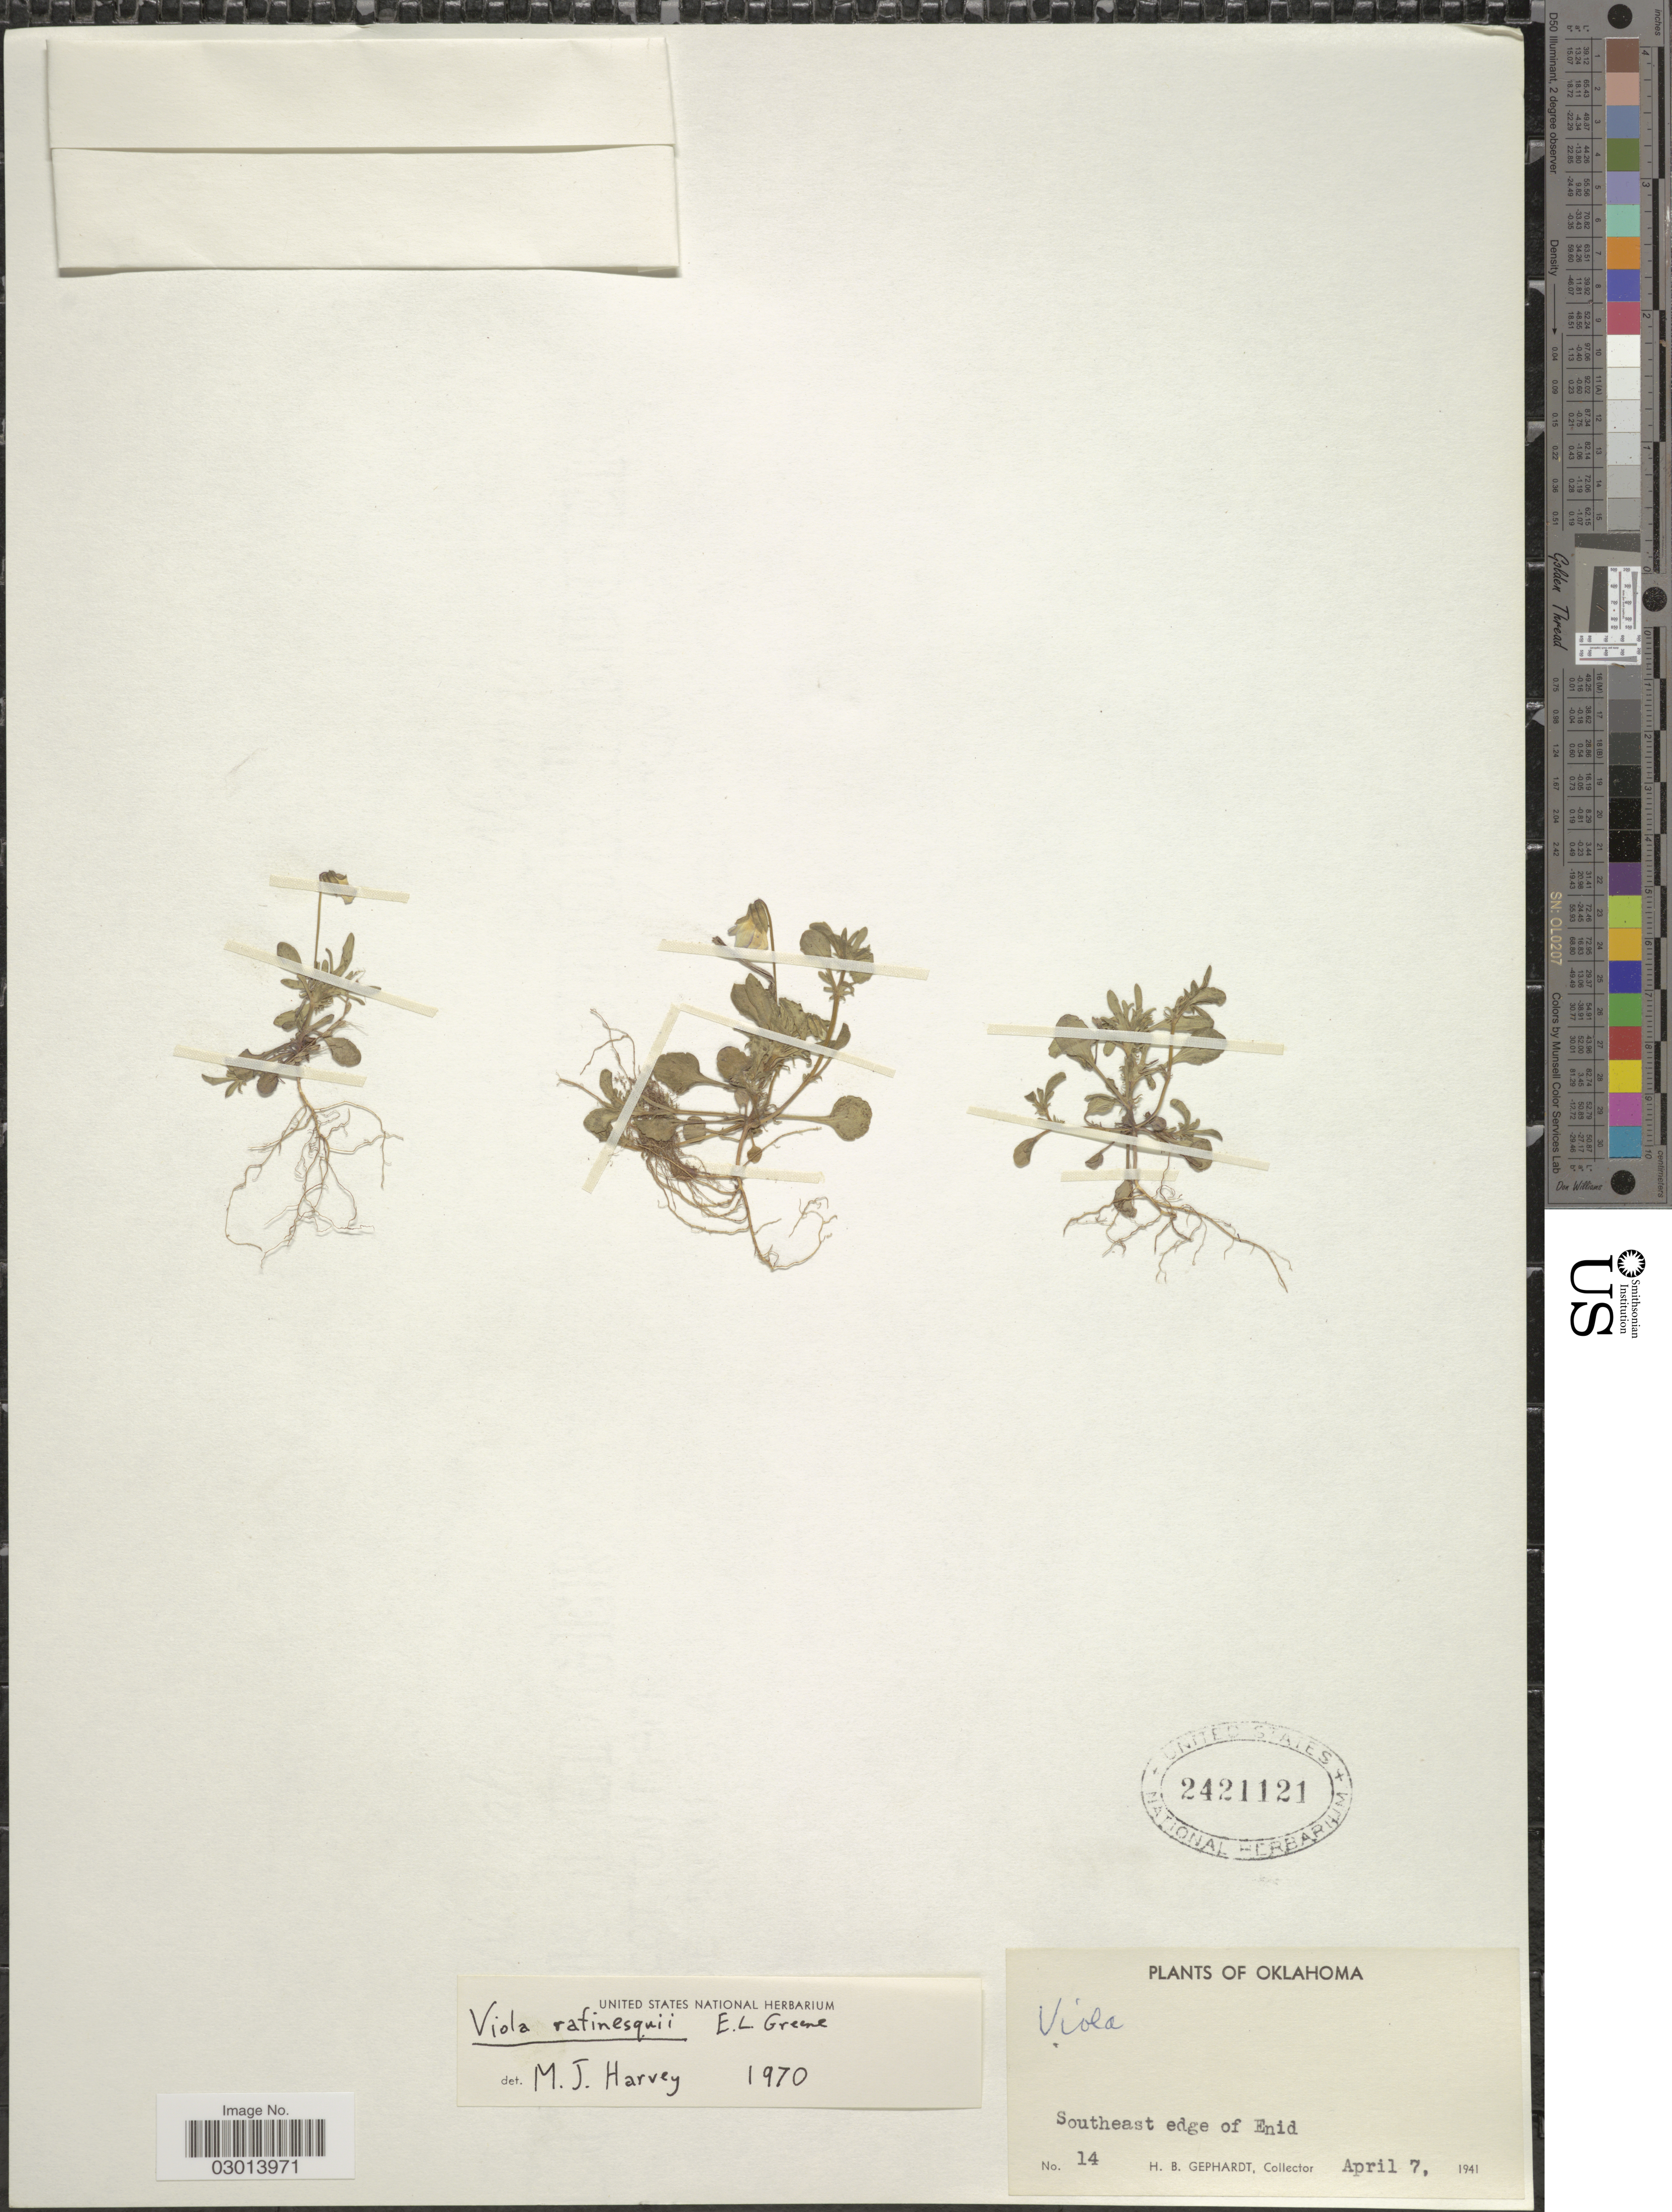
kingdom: Plantae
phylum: Tracheophyta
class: Magnoliopsida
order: Malpighiales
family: Violaceae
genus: Viola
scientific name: Viola rafinesquei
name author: Greene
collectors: H. Gephardt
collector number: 14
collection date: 1941-04-07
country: United States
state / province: Oklahoma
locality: Southeast edge of Enid.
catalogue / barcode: US 2421121